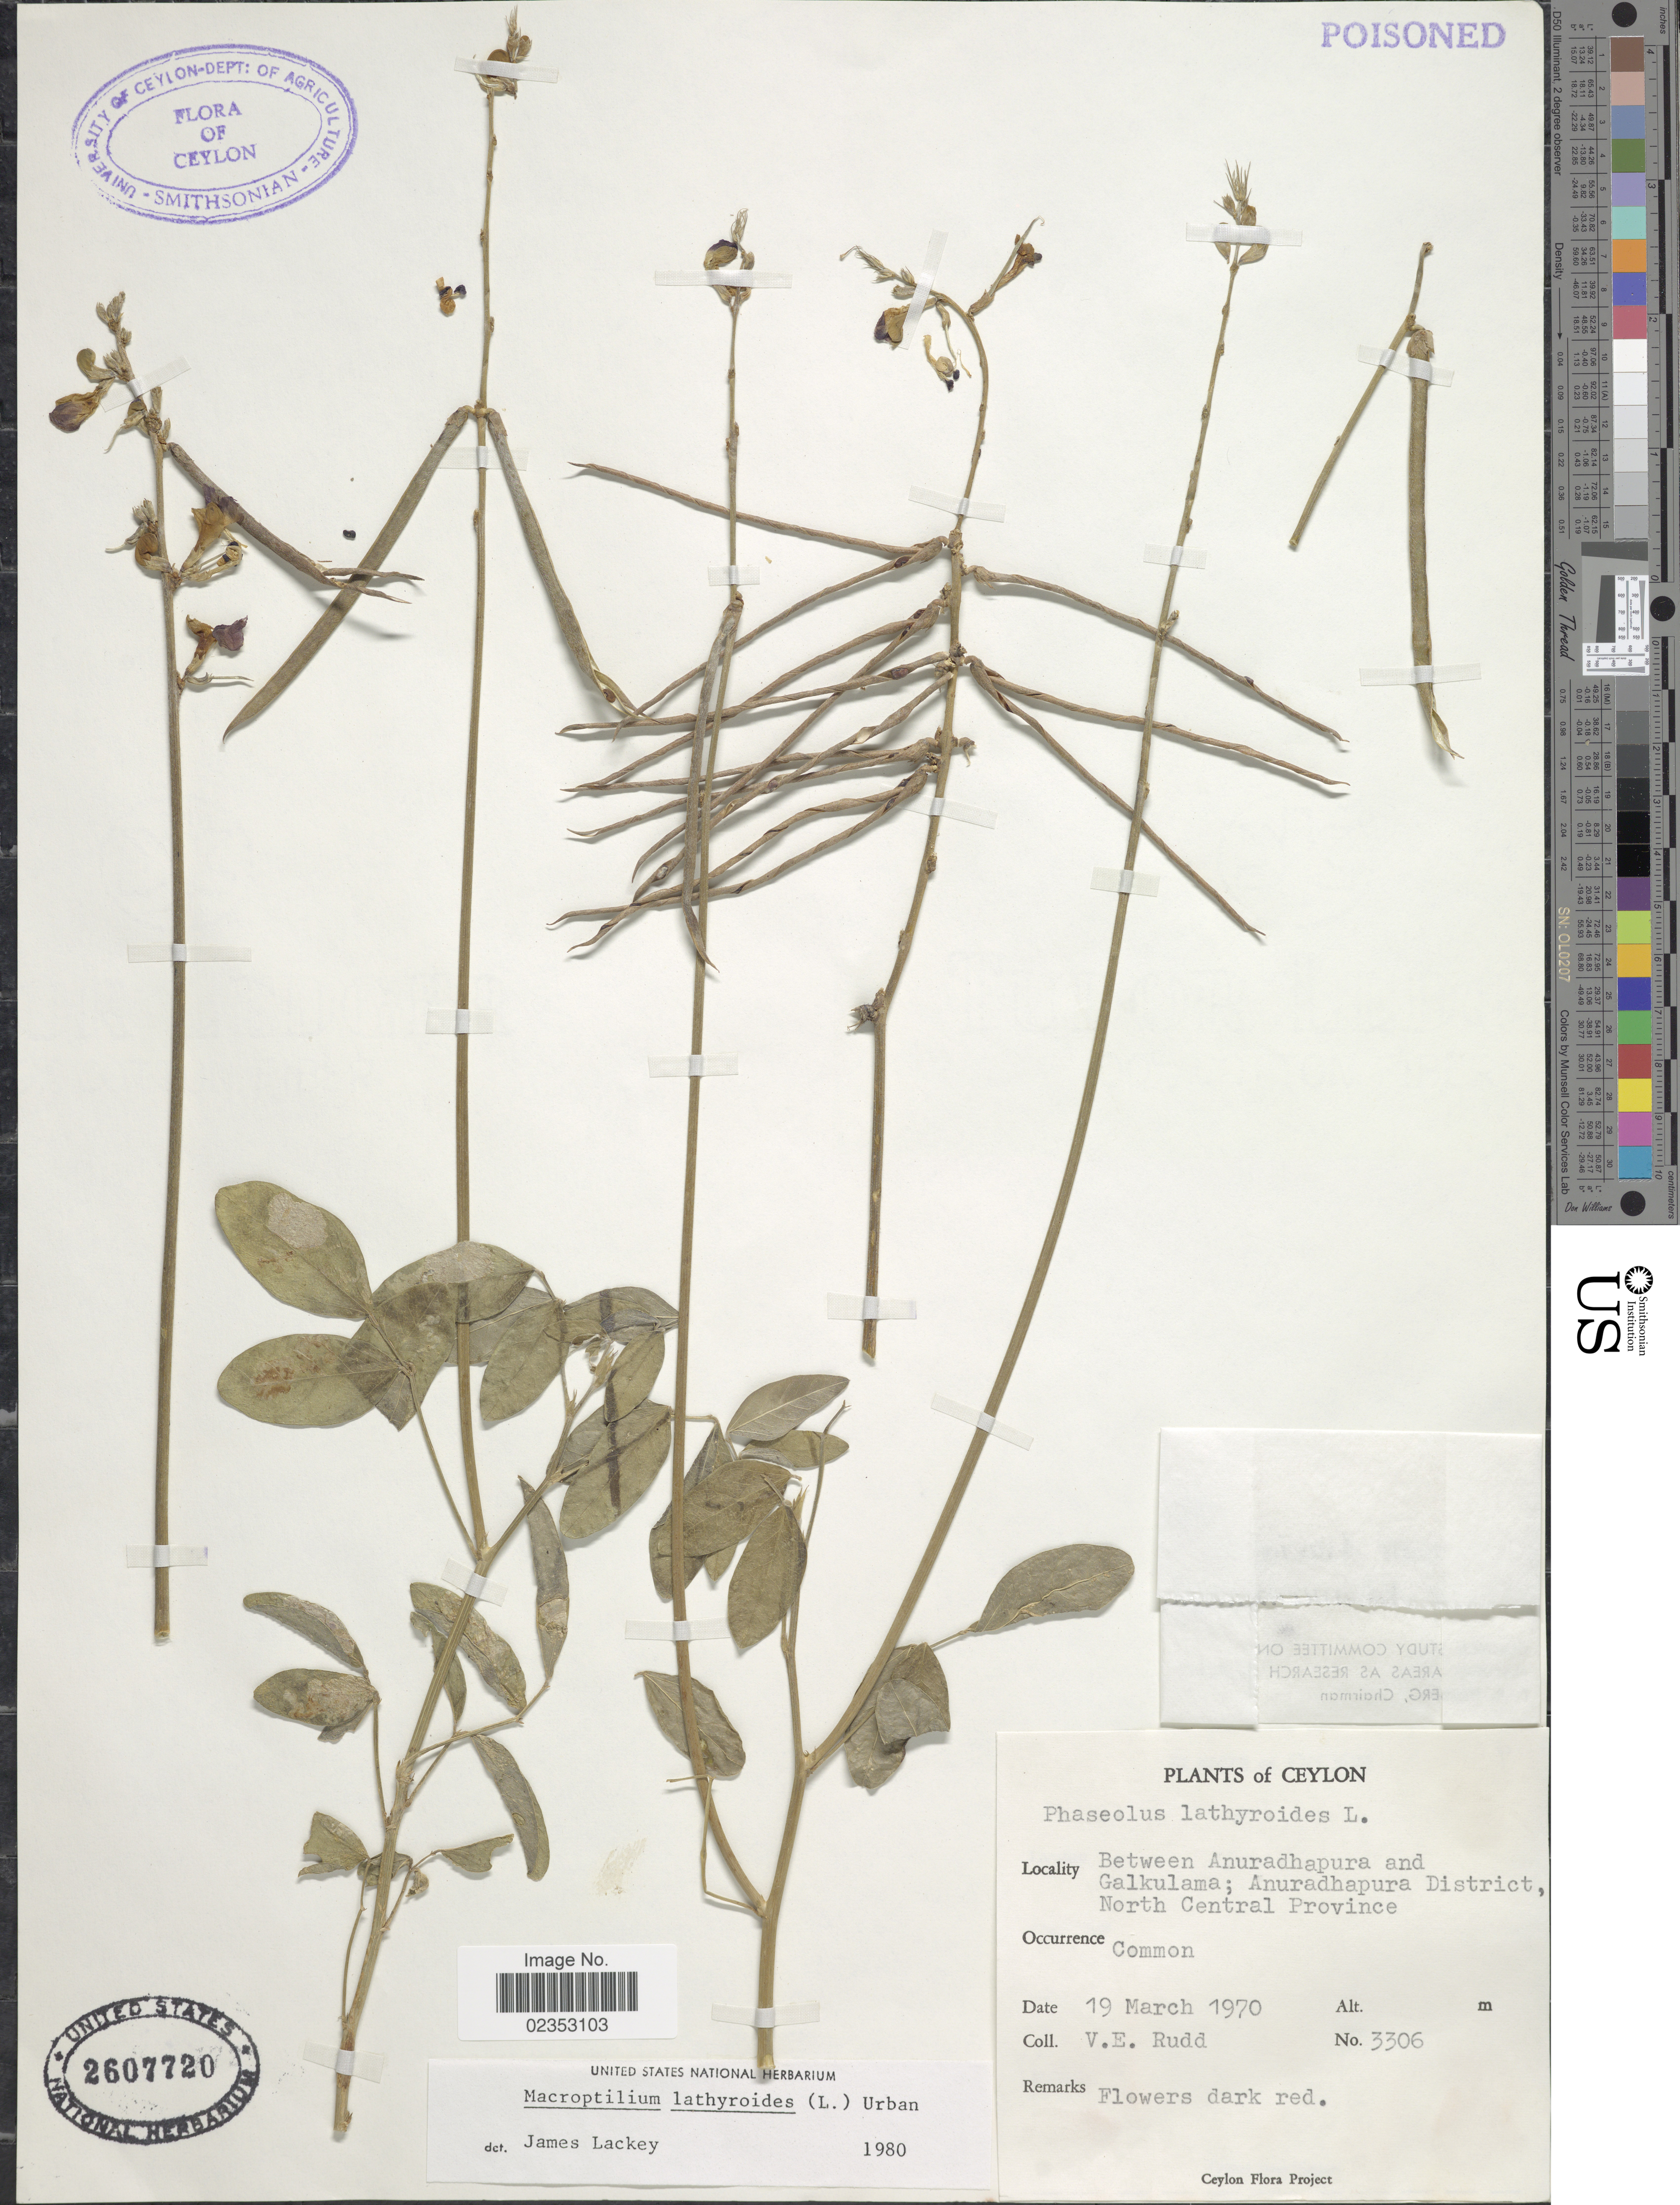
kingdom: Plantae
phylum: Tracheophyta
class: Magnoliopsida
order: Fabales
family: Fabaceae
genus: Macroptilium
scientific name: Macroptilium lathyroides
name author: (L.) Urb.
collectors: V. E. Rudd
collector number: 3306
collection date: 1970-03-19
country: Sri Lanka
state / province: North Central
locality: Ceylon, Between Anuradhapura and Galkulama; Anuradhapura District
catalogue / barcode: US 2607720